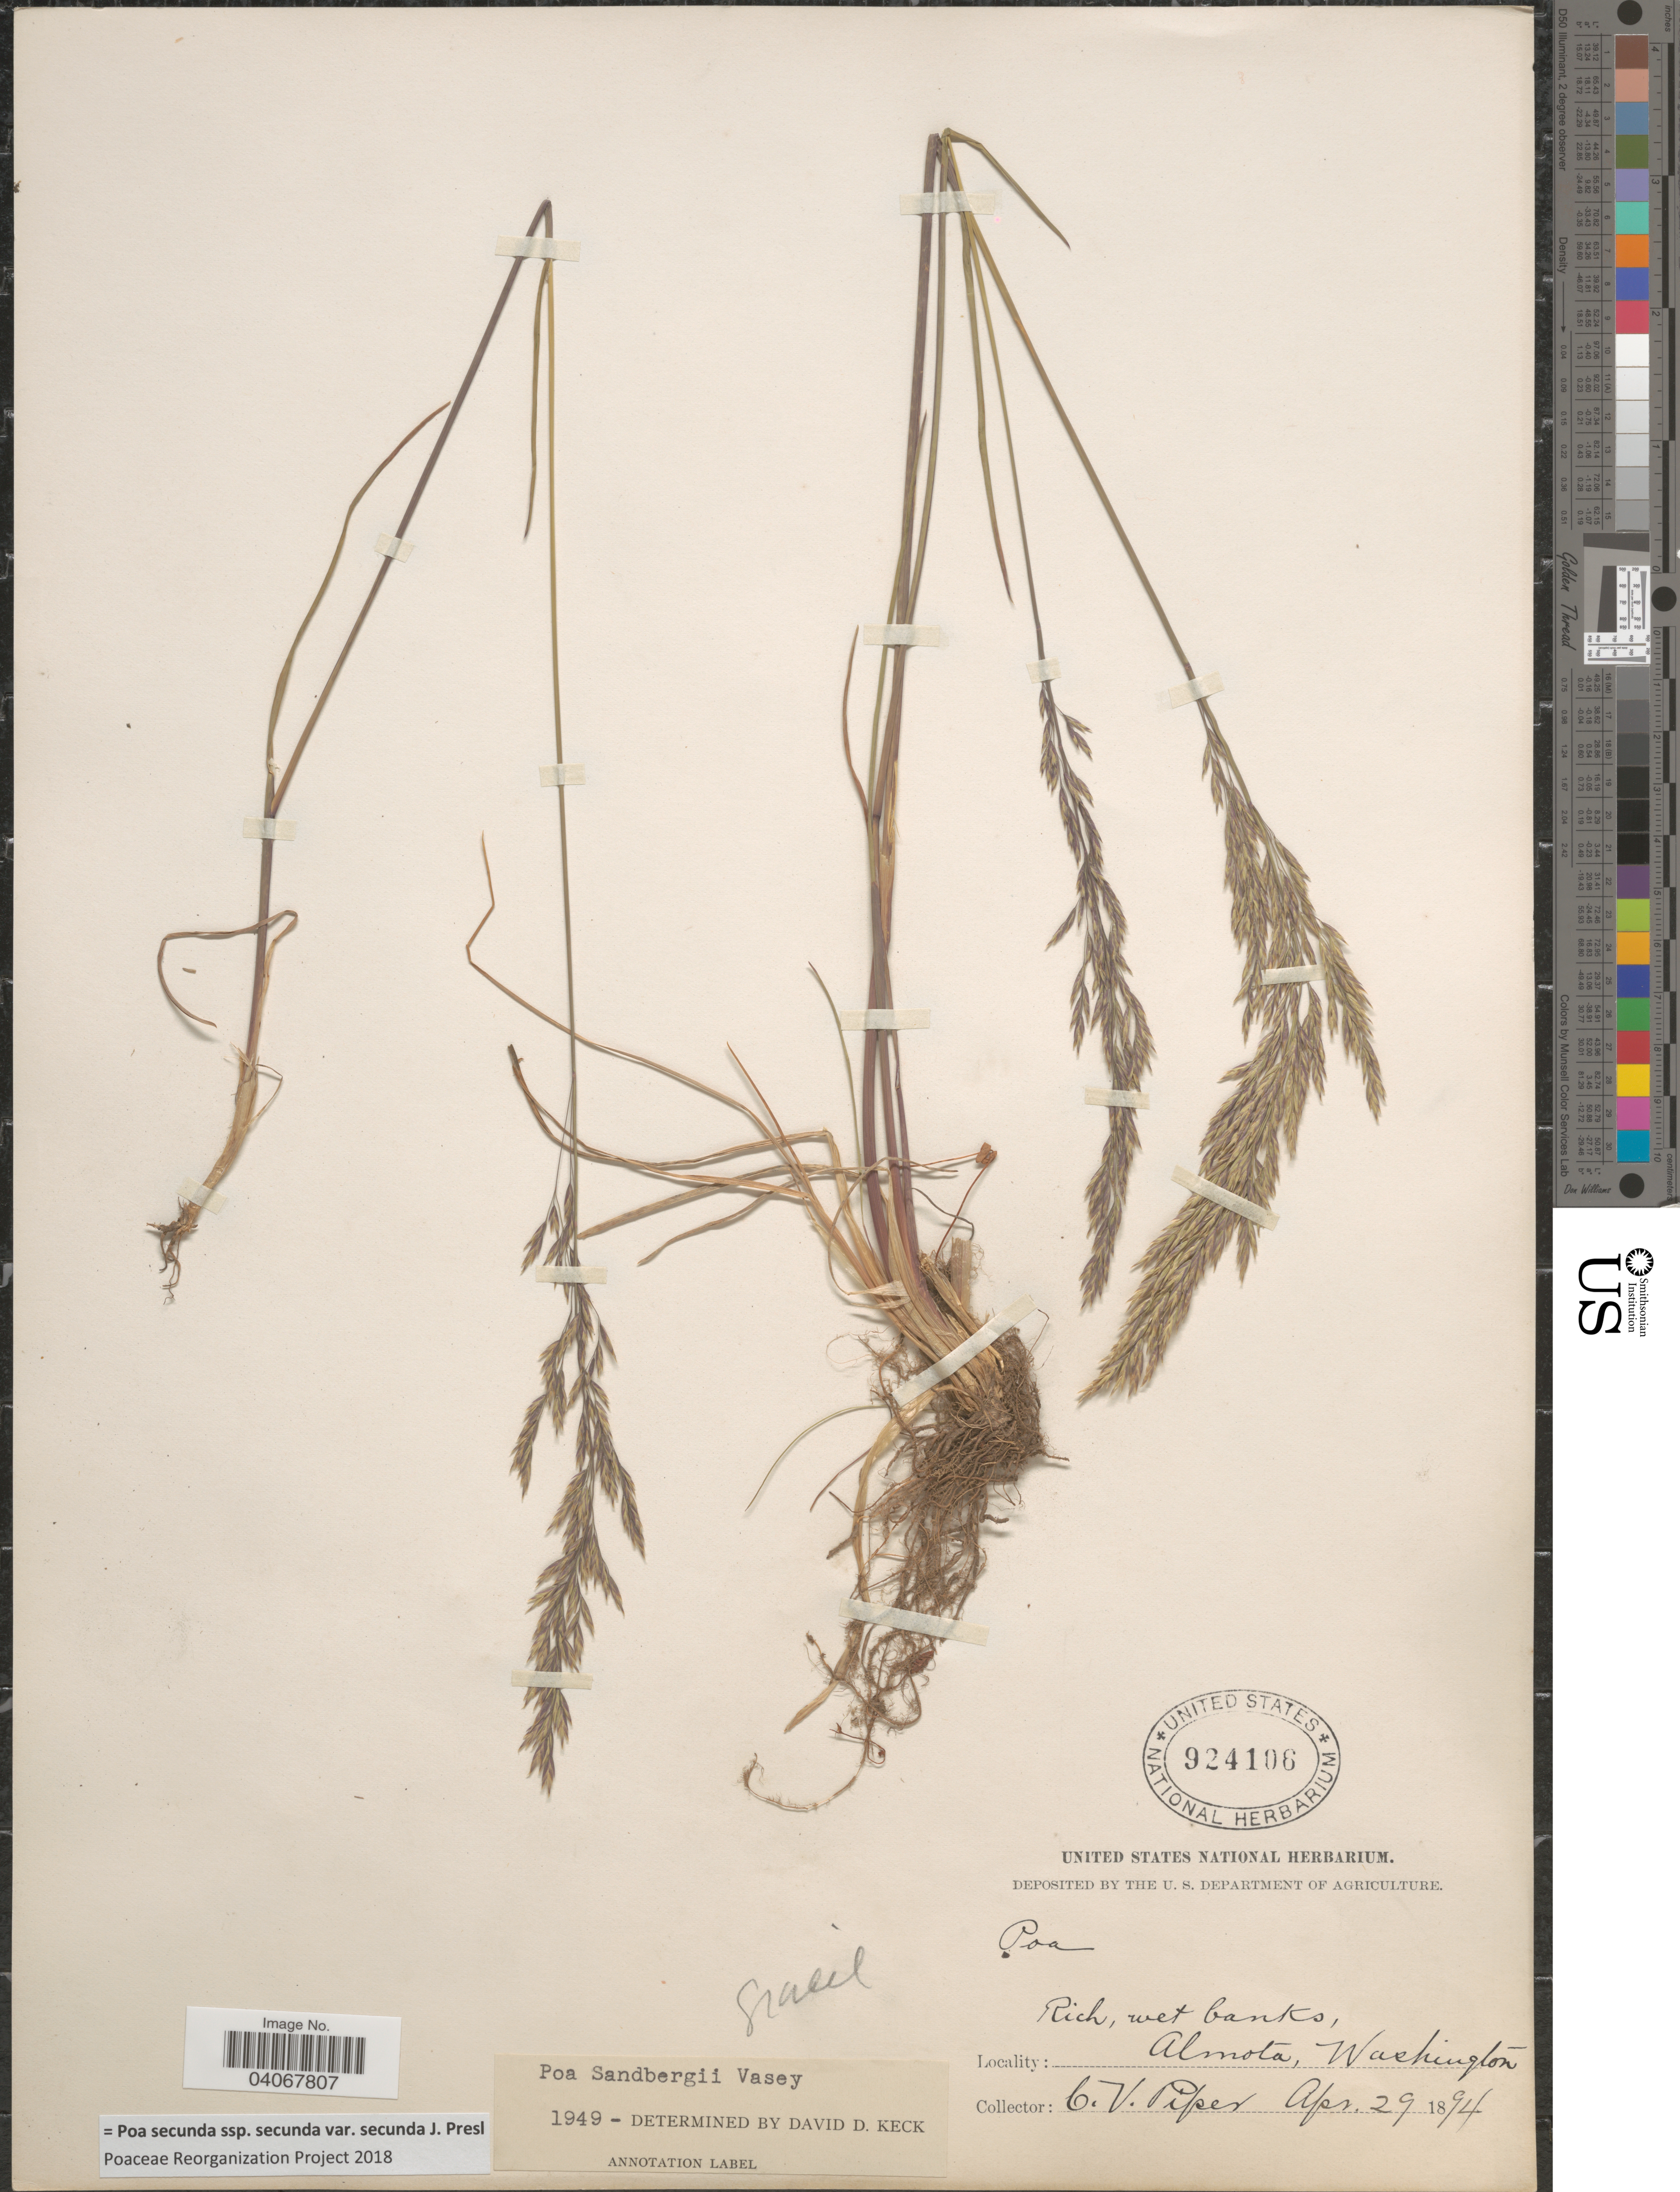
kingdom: Plantae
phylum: Tracheophyta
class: Liliopsida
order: Poales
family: Poaceae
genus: Poa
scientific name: Poa secunda subsp. secunda var. secunda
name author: J. Presl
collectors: C. V. Piper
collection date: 1894-04-29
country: United States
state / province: Washington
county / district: Whitman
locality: Rich, wet banks, Almota.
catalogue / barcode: US 924106